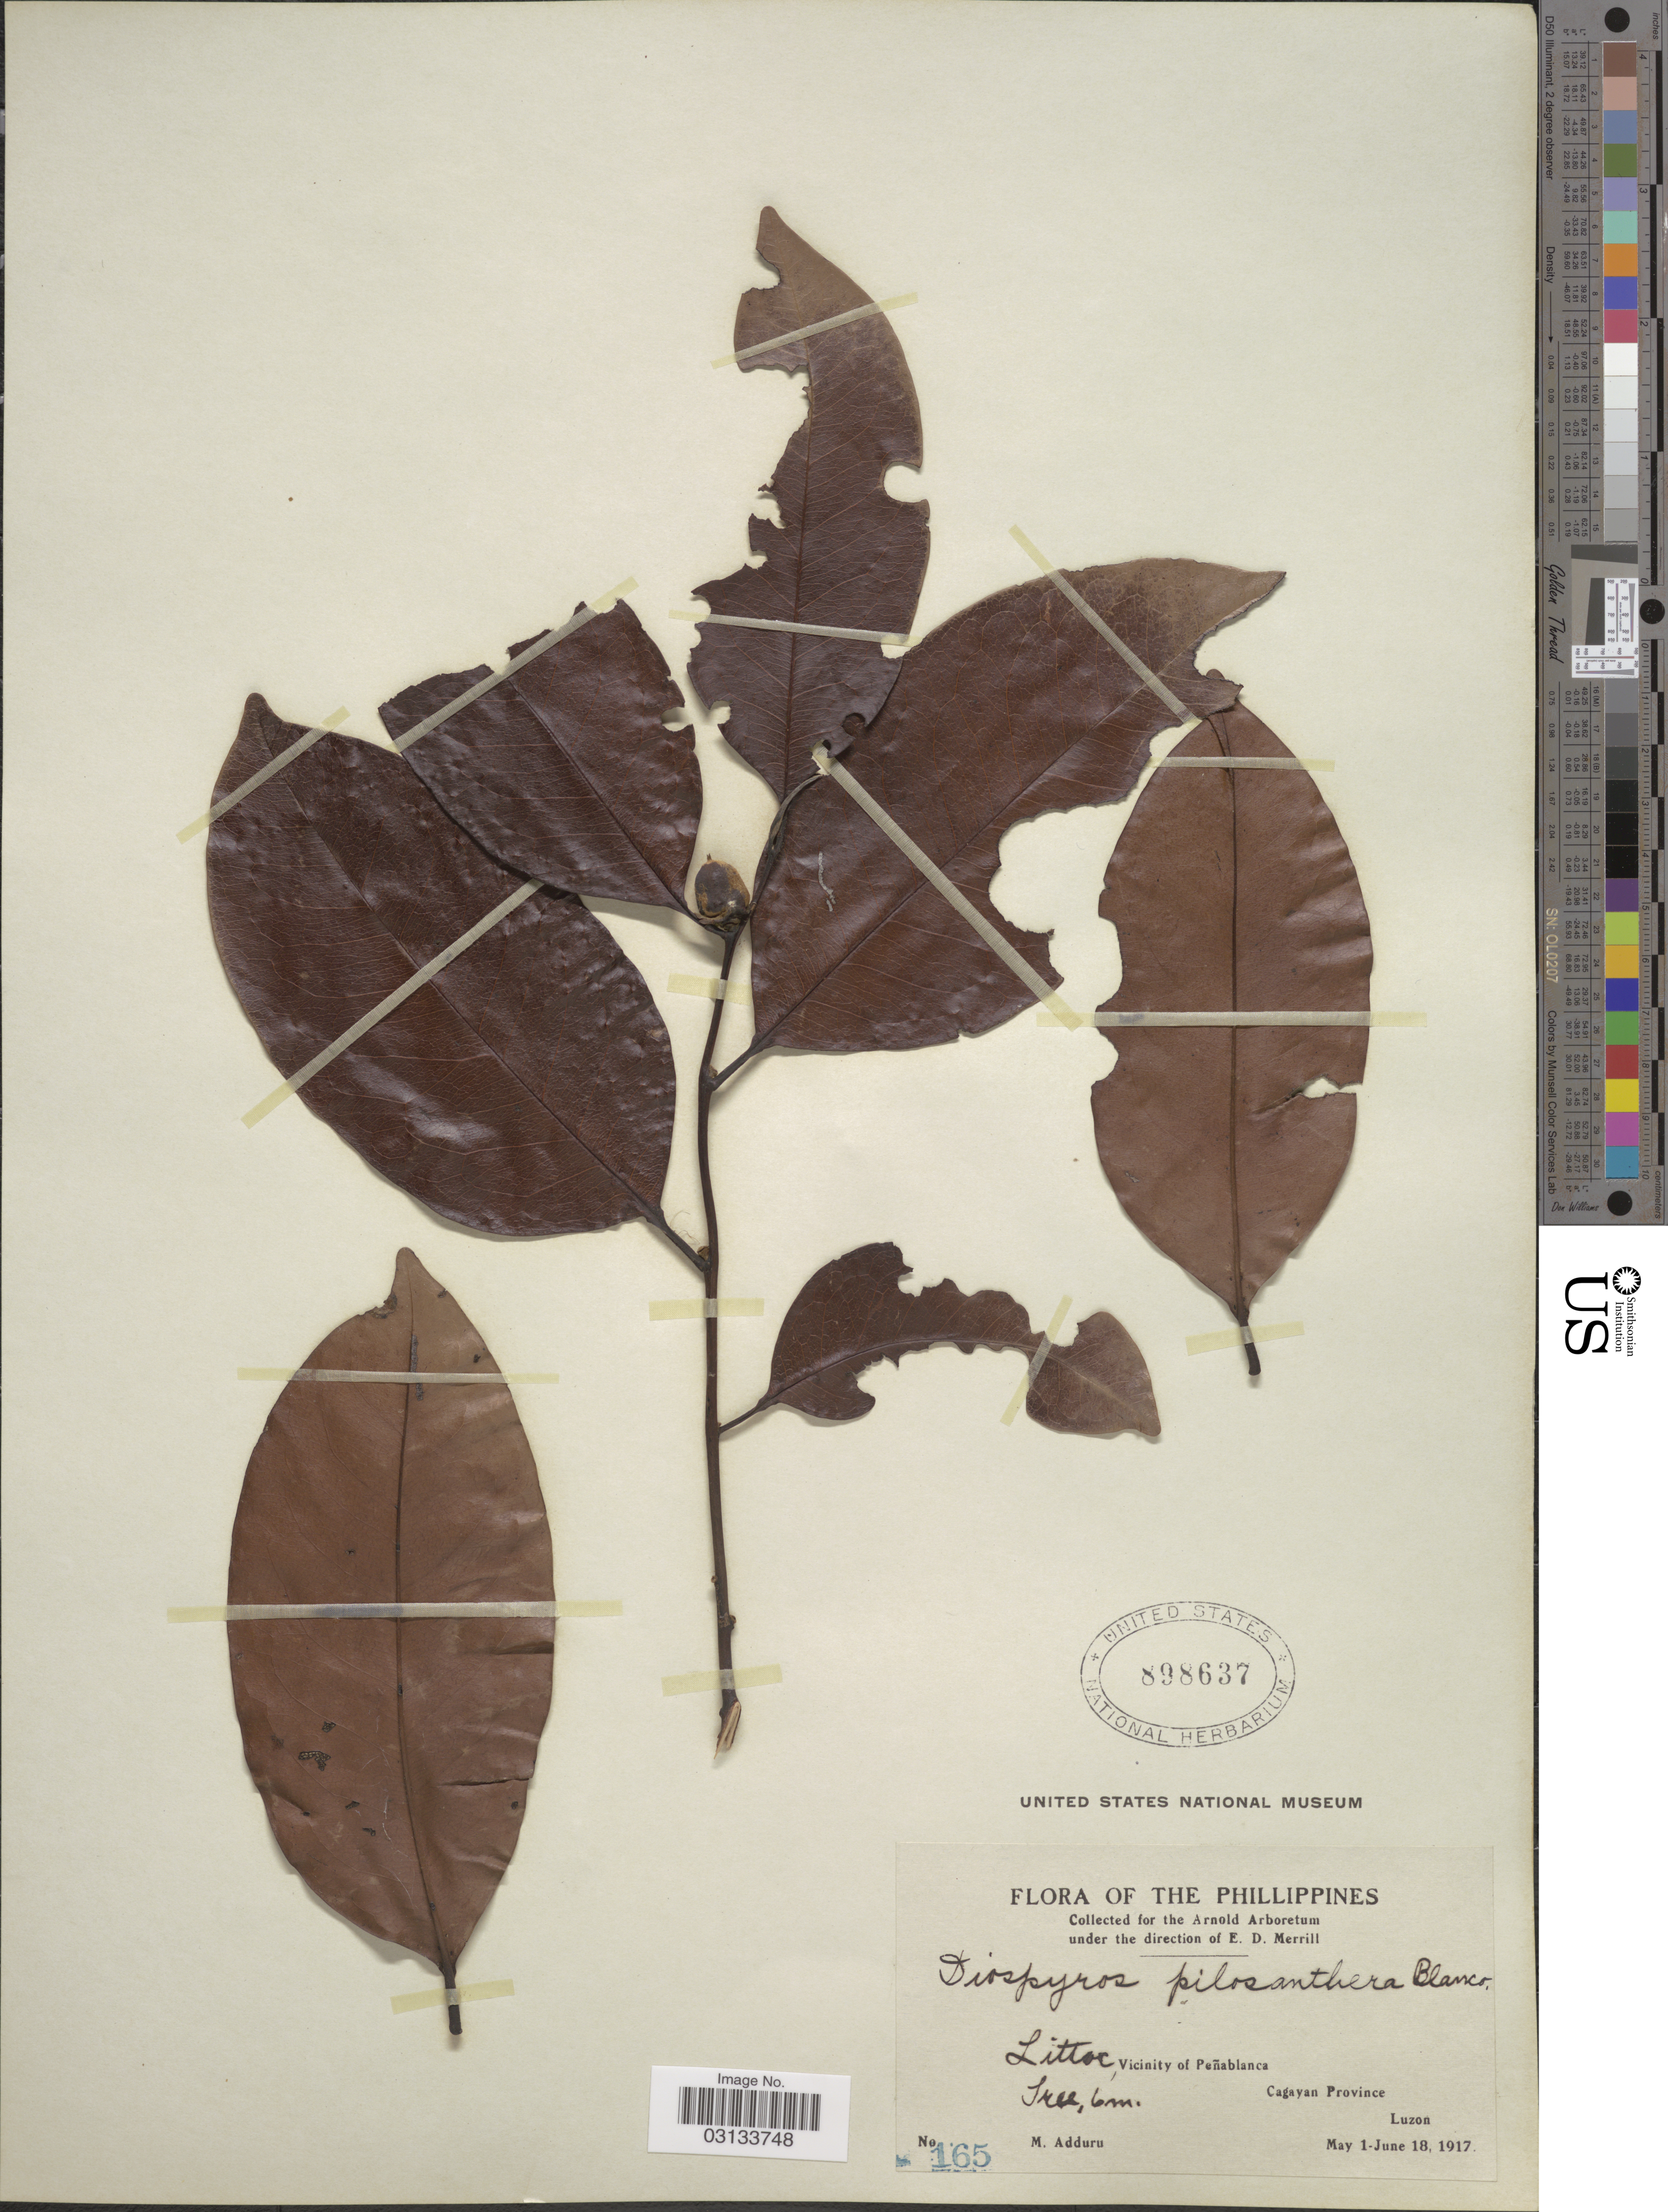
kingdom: Plantae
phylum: Tracheophyta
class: Magnoliopsida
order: Ericales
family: Ebenaceae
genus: Diospyros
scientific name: Diospyros pilosanthera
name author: Blanco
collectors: M. Adduru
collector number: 165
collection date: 1917-05-01/1917-06-18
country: Philippines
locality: Littoc, Vicinity of Peñablanca. Cagayan Province. Luzon.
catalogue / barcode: US 898637